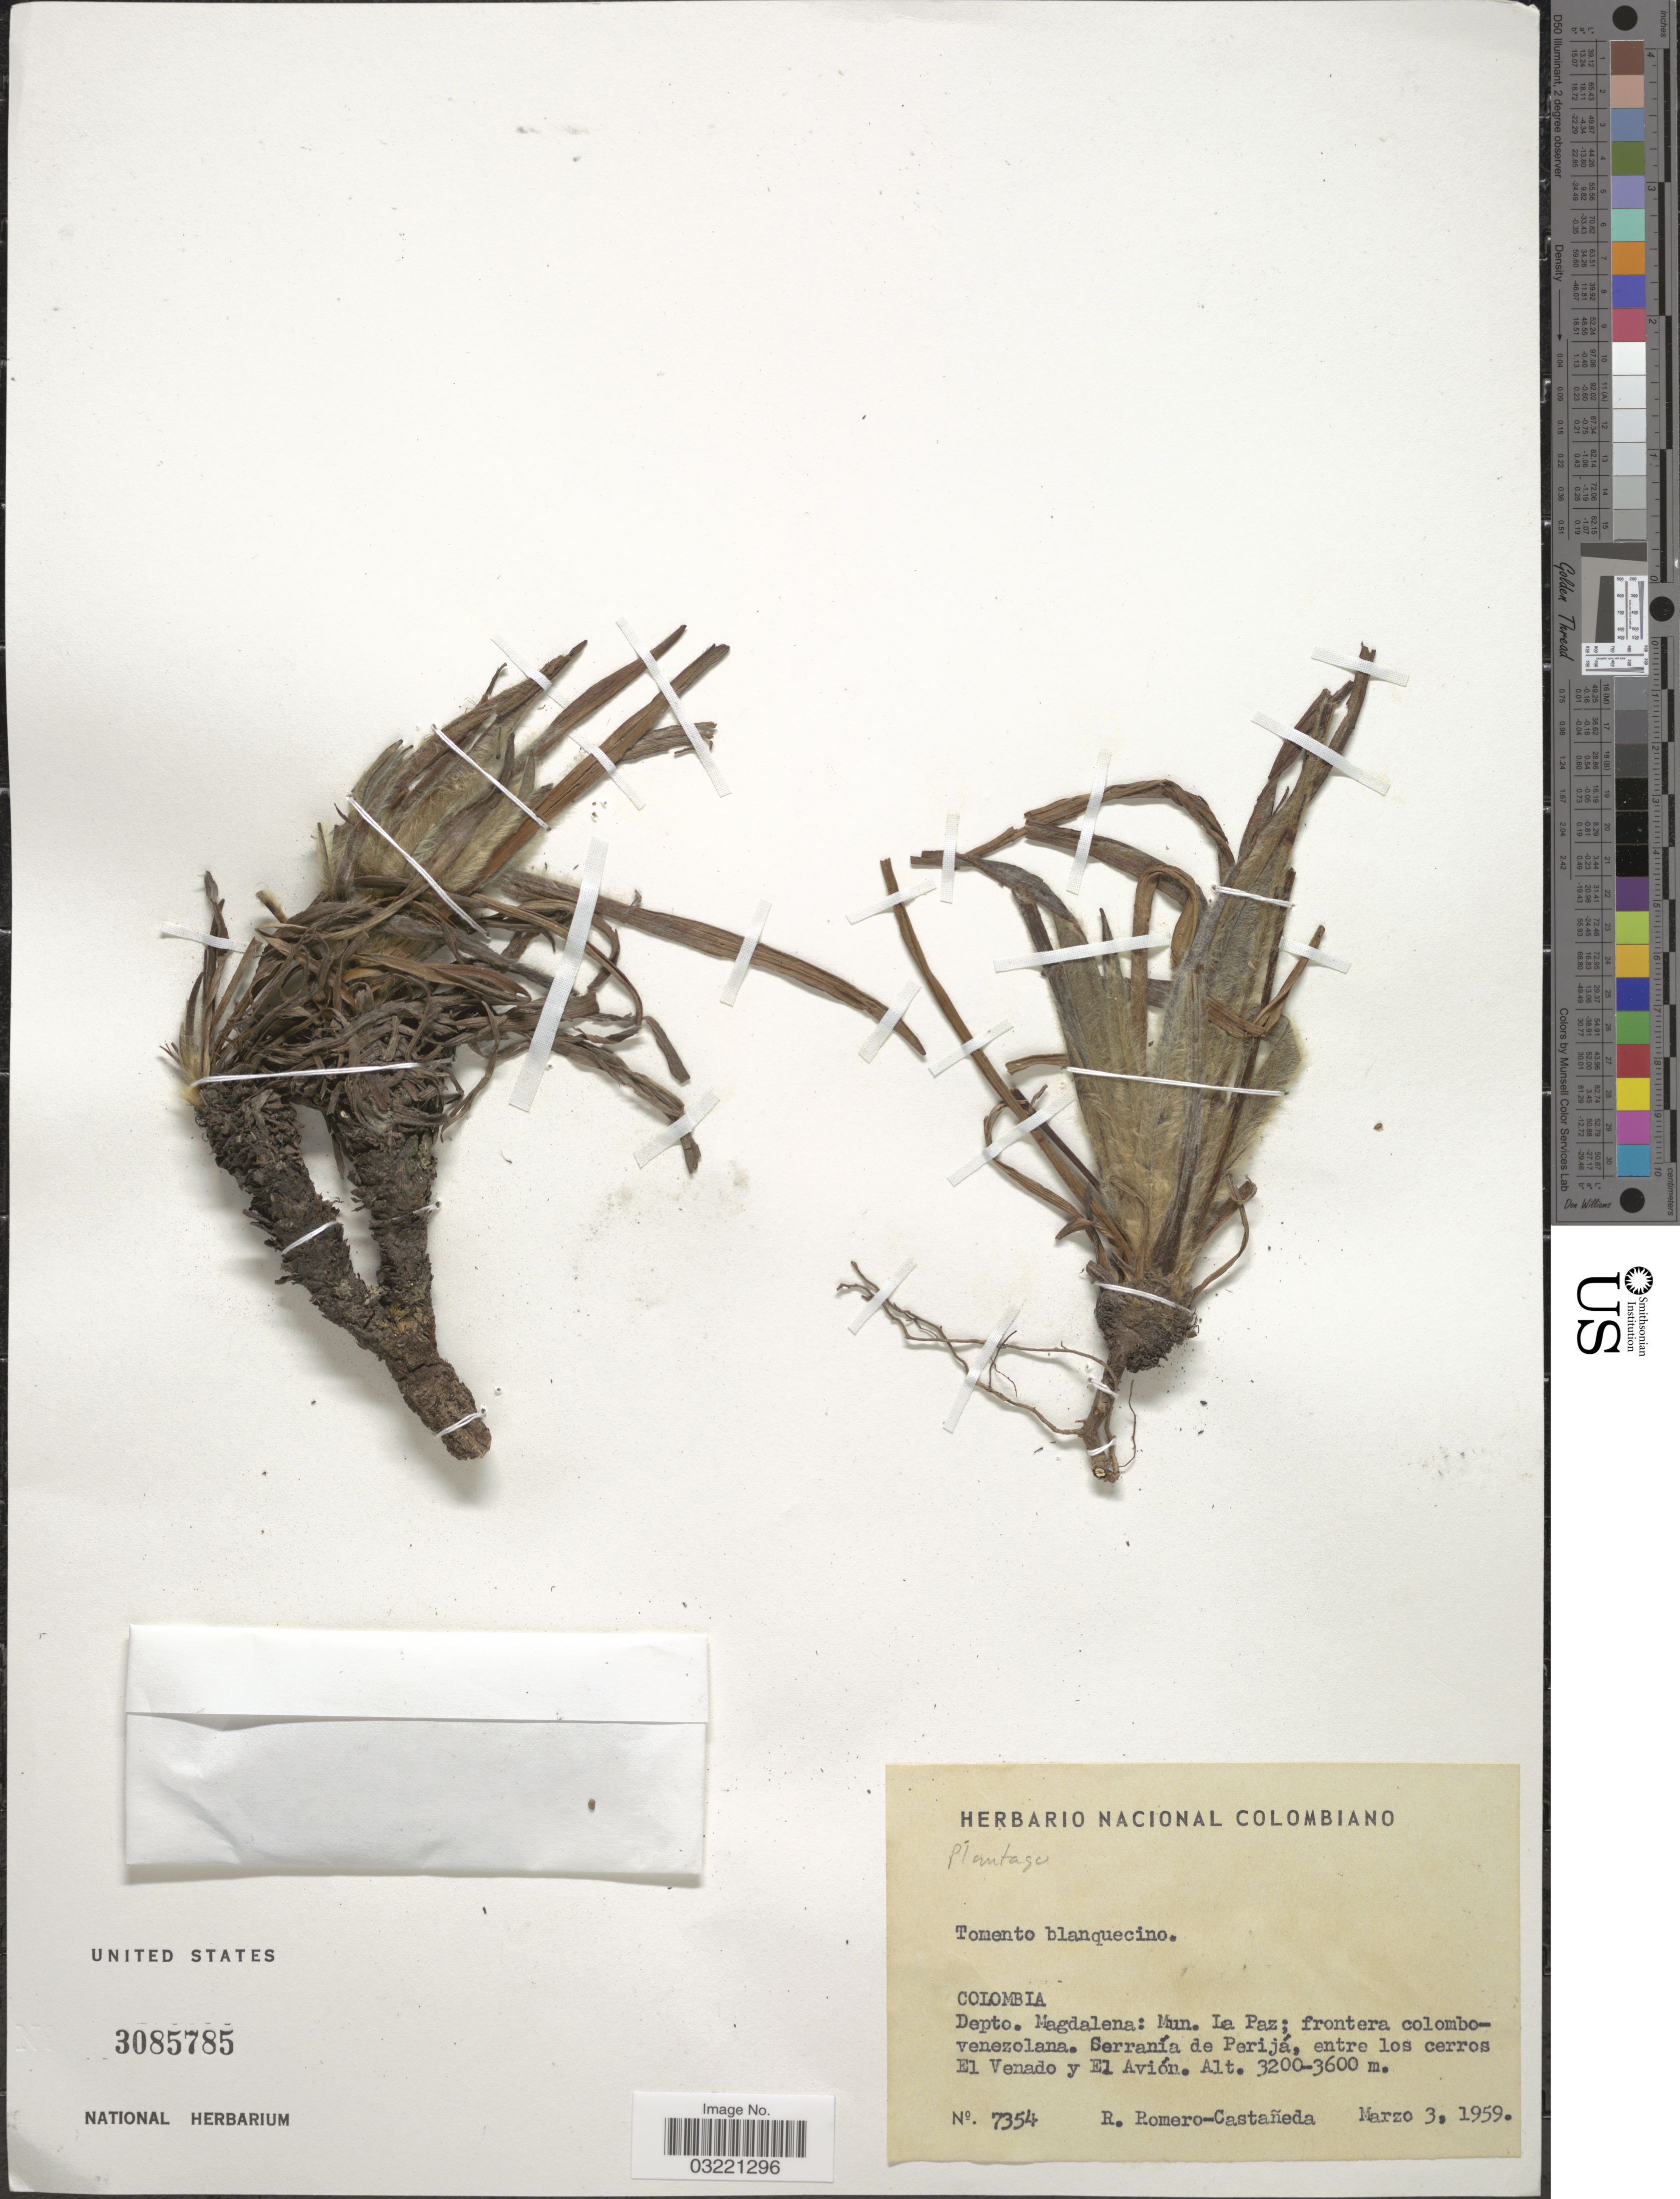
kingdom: Plantae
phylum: Tracheophyta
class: Magnoliopsida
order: Lamiales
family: Plantaginaceae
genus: Plantago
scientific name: Plantago sp.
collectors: R. Romero Castañeda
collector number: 7354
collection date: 1959-03-03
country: Colombia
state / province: Magdalena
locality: Depto. Magdalena: Mun. La Paz: frontera colombo-venezolana. Serranía de Perijá, entre los cerros El Venado y El Avión.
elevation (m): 3200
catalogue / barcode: US 3085785